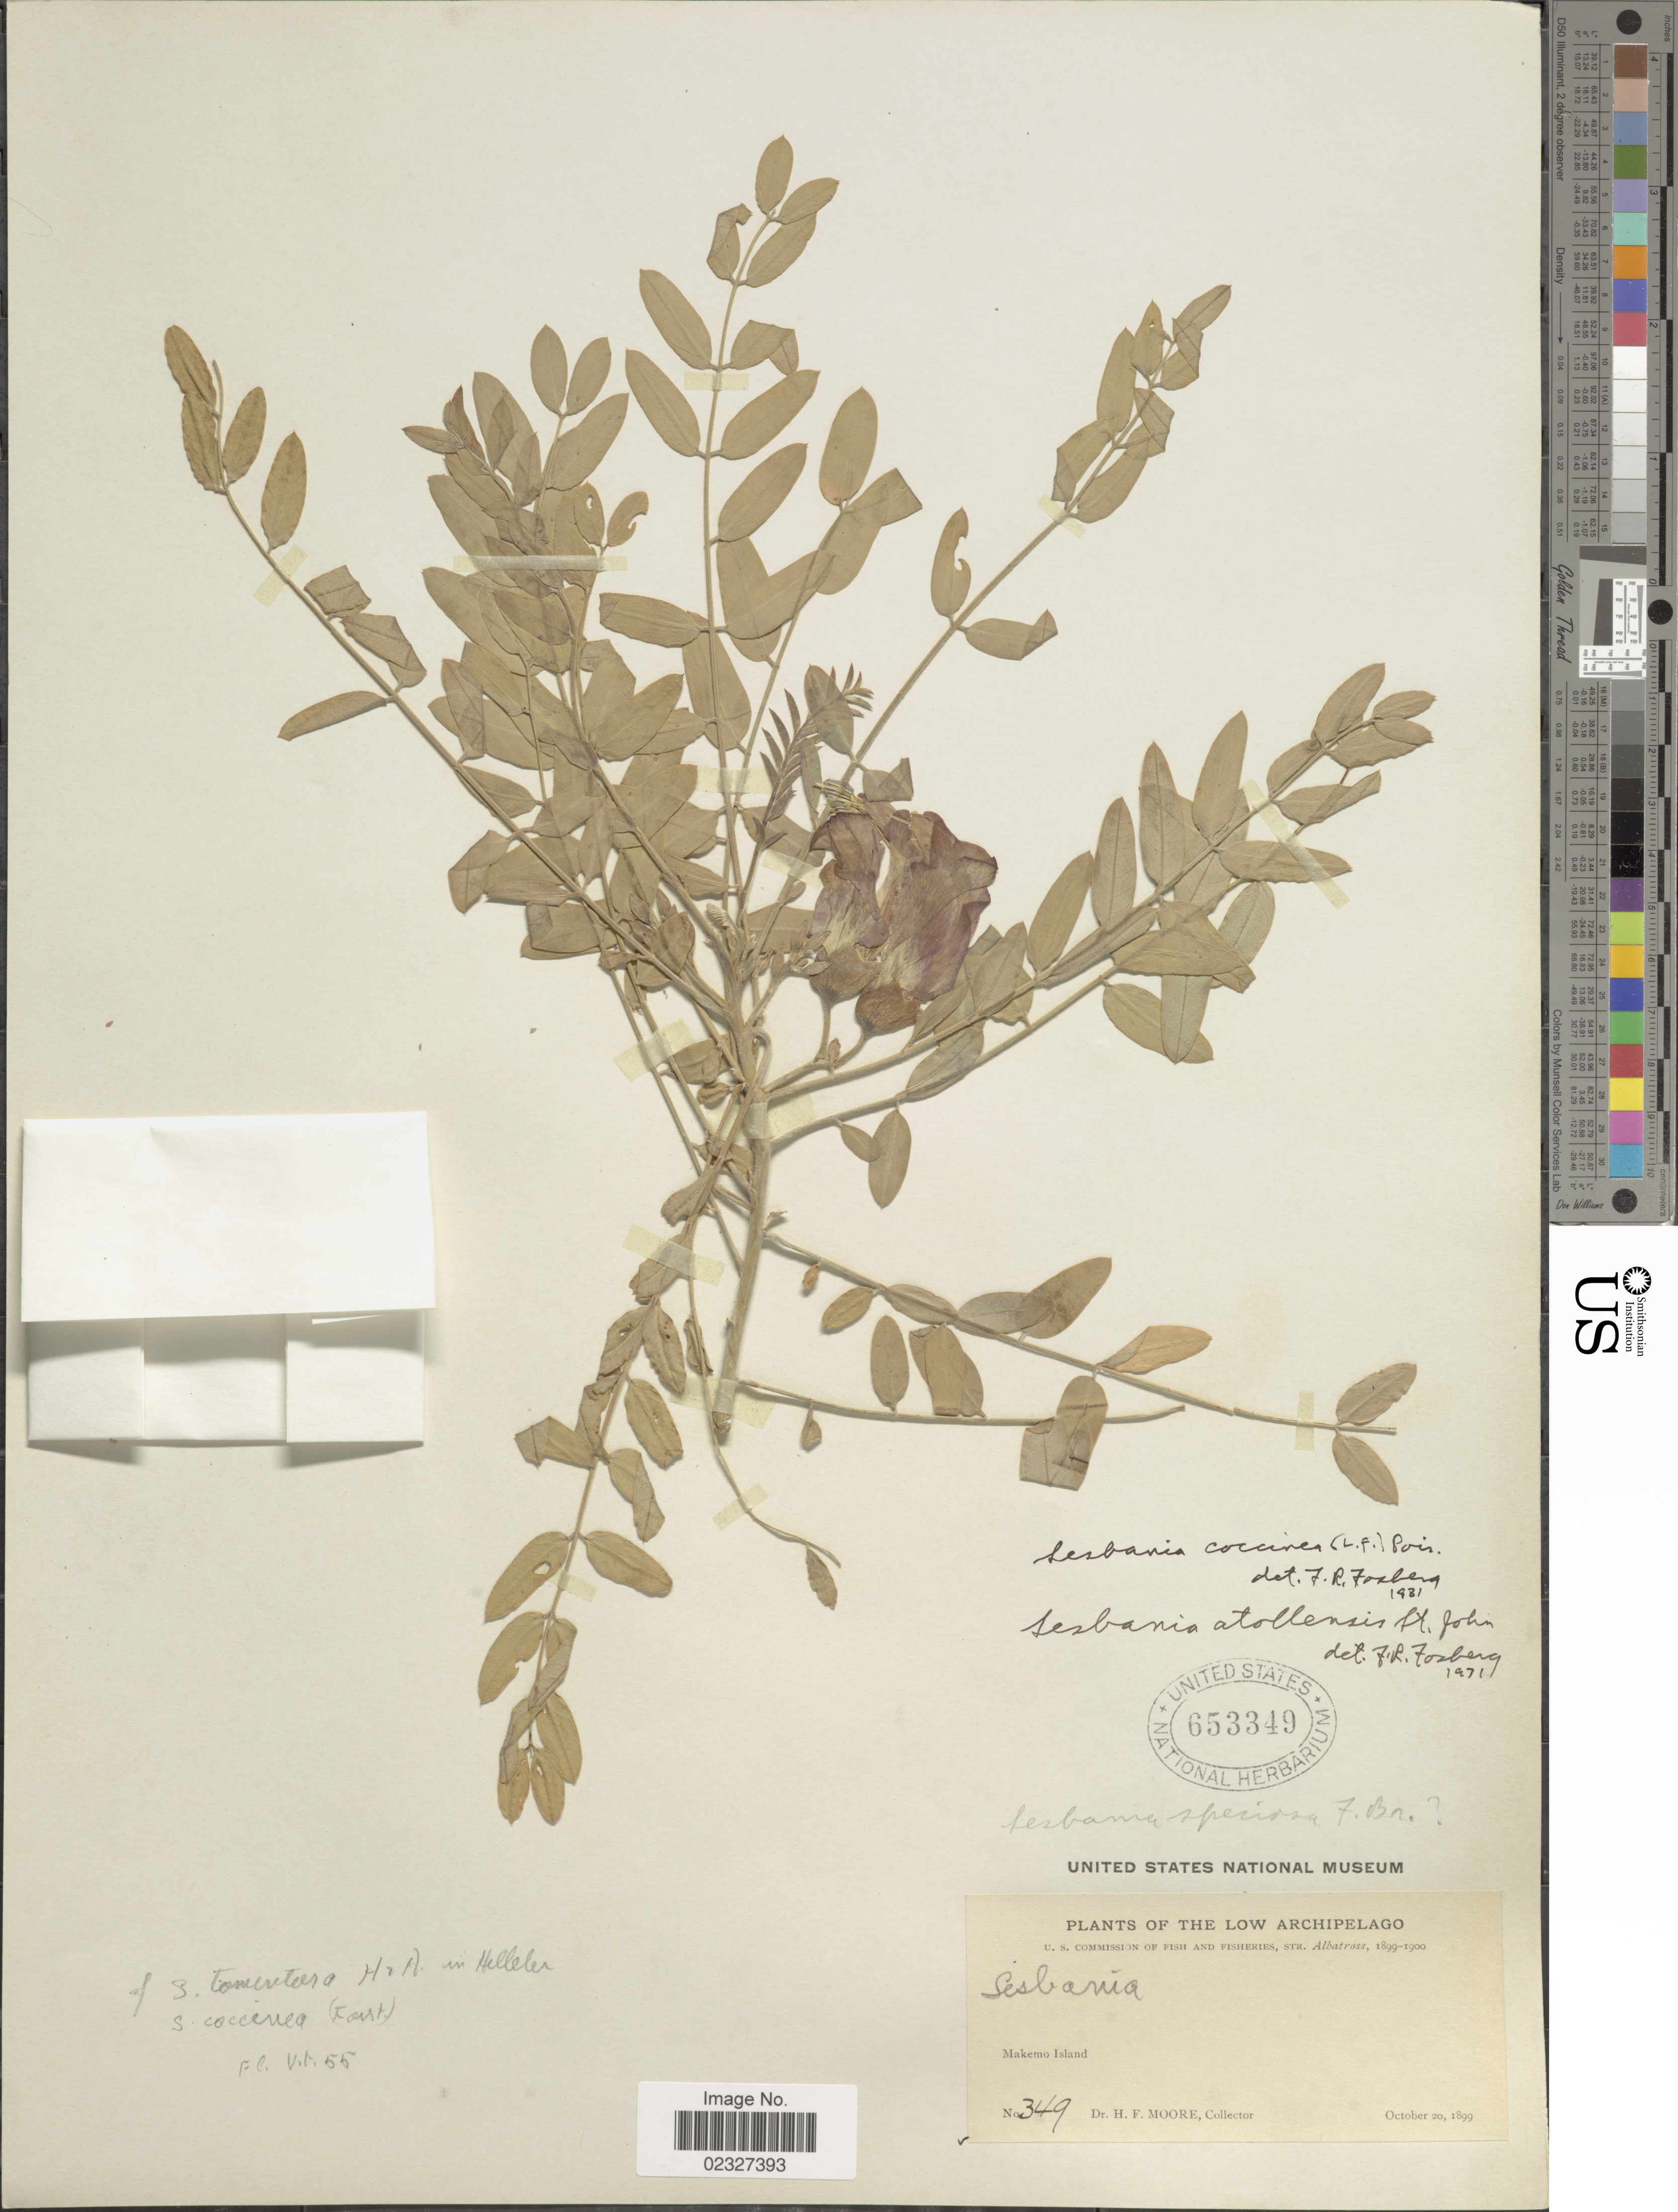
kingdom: Plantae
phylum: Tracheophyta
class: Magnoliopsida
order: Fabales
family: Fabaceae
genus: Sesbania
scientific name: Sesbania coccinea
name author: (L. f.) Poir.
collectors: H. F. Moore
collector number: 349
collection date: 1899-10-20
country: French Polynesia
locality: Low Archipelago, Makemo Island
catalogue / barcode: US 653349